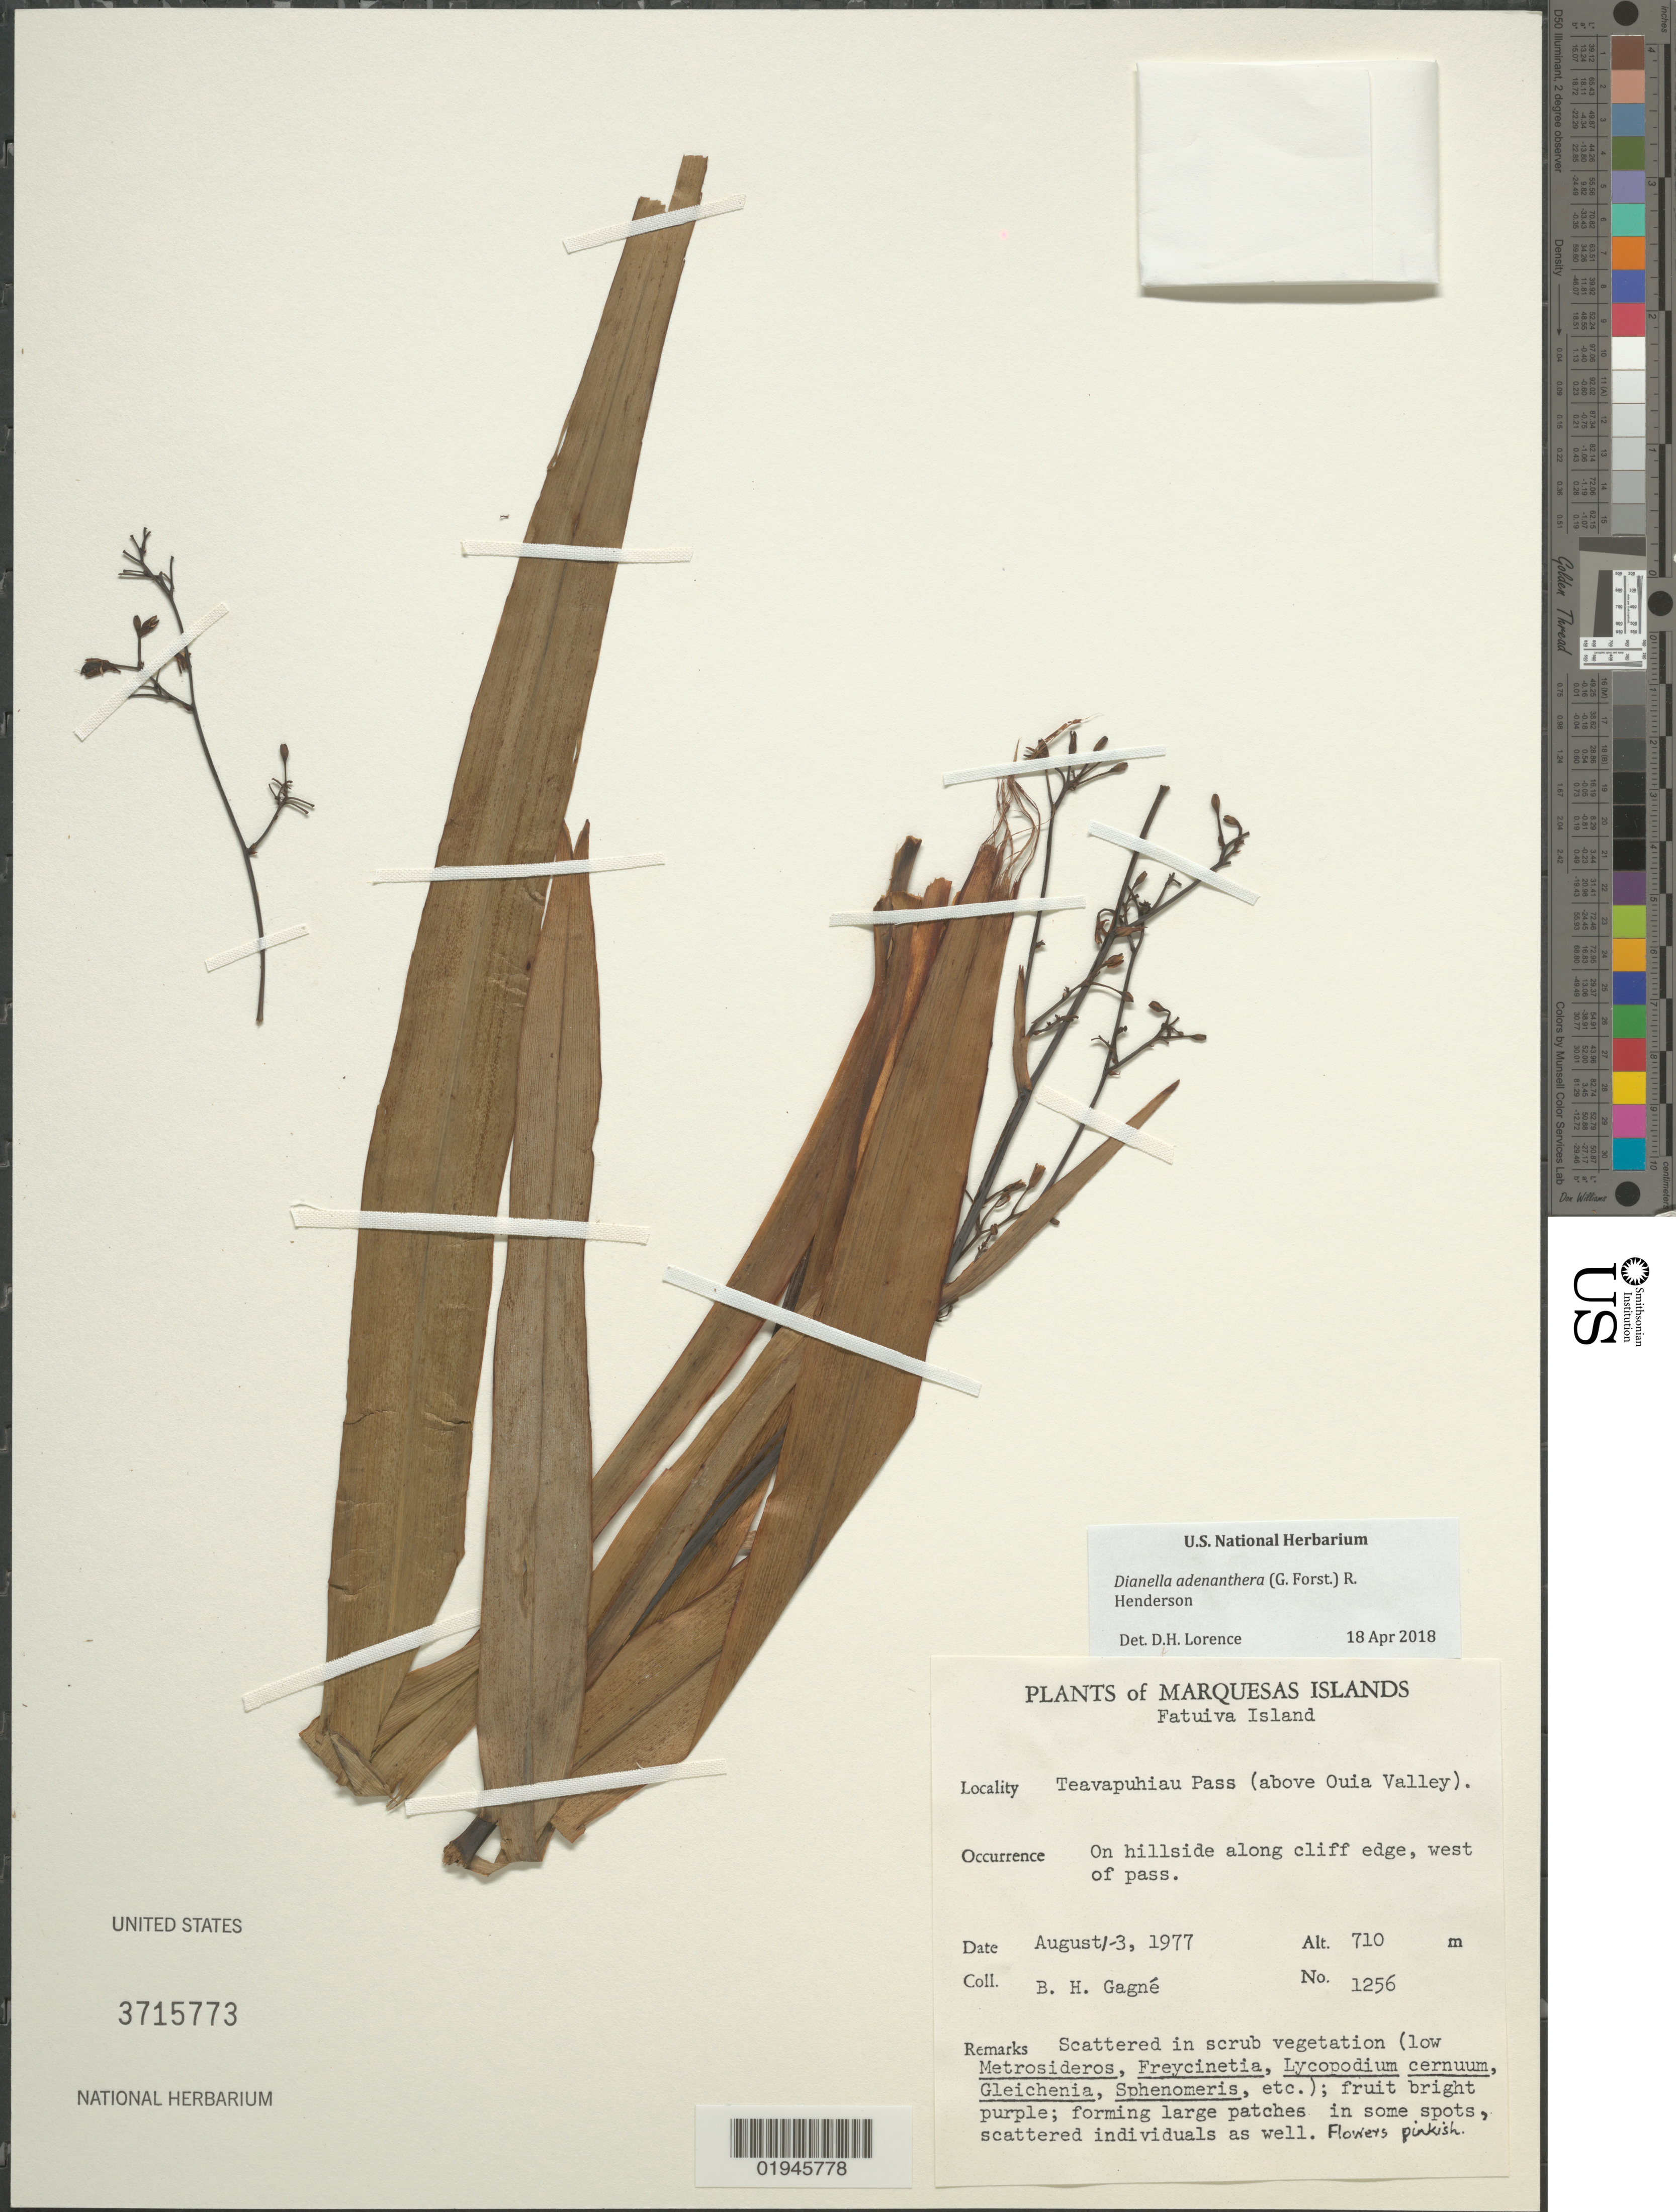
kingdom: Plantae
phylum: Tracheophyta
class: Liliopsida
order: Asparagales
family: Asphodelaceae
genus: Dianella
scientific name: Dianella adenanthera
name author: (G. Forst.) R.J.F. Hend.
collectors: B. H. Gagné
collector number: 1256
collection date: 1977-08-01/1977-08-03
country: French Polynesia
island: Fatu Hiva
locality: Teavapuhiau Pass (above Ouia Valley)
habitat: on hillside along cliff edge, W of pass; scattered in scrub vegetation of low Metrosideros, Freycinetia, Lycopodium, Gleichenia, Sphenomeris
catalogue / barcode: US 3715773